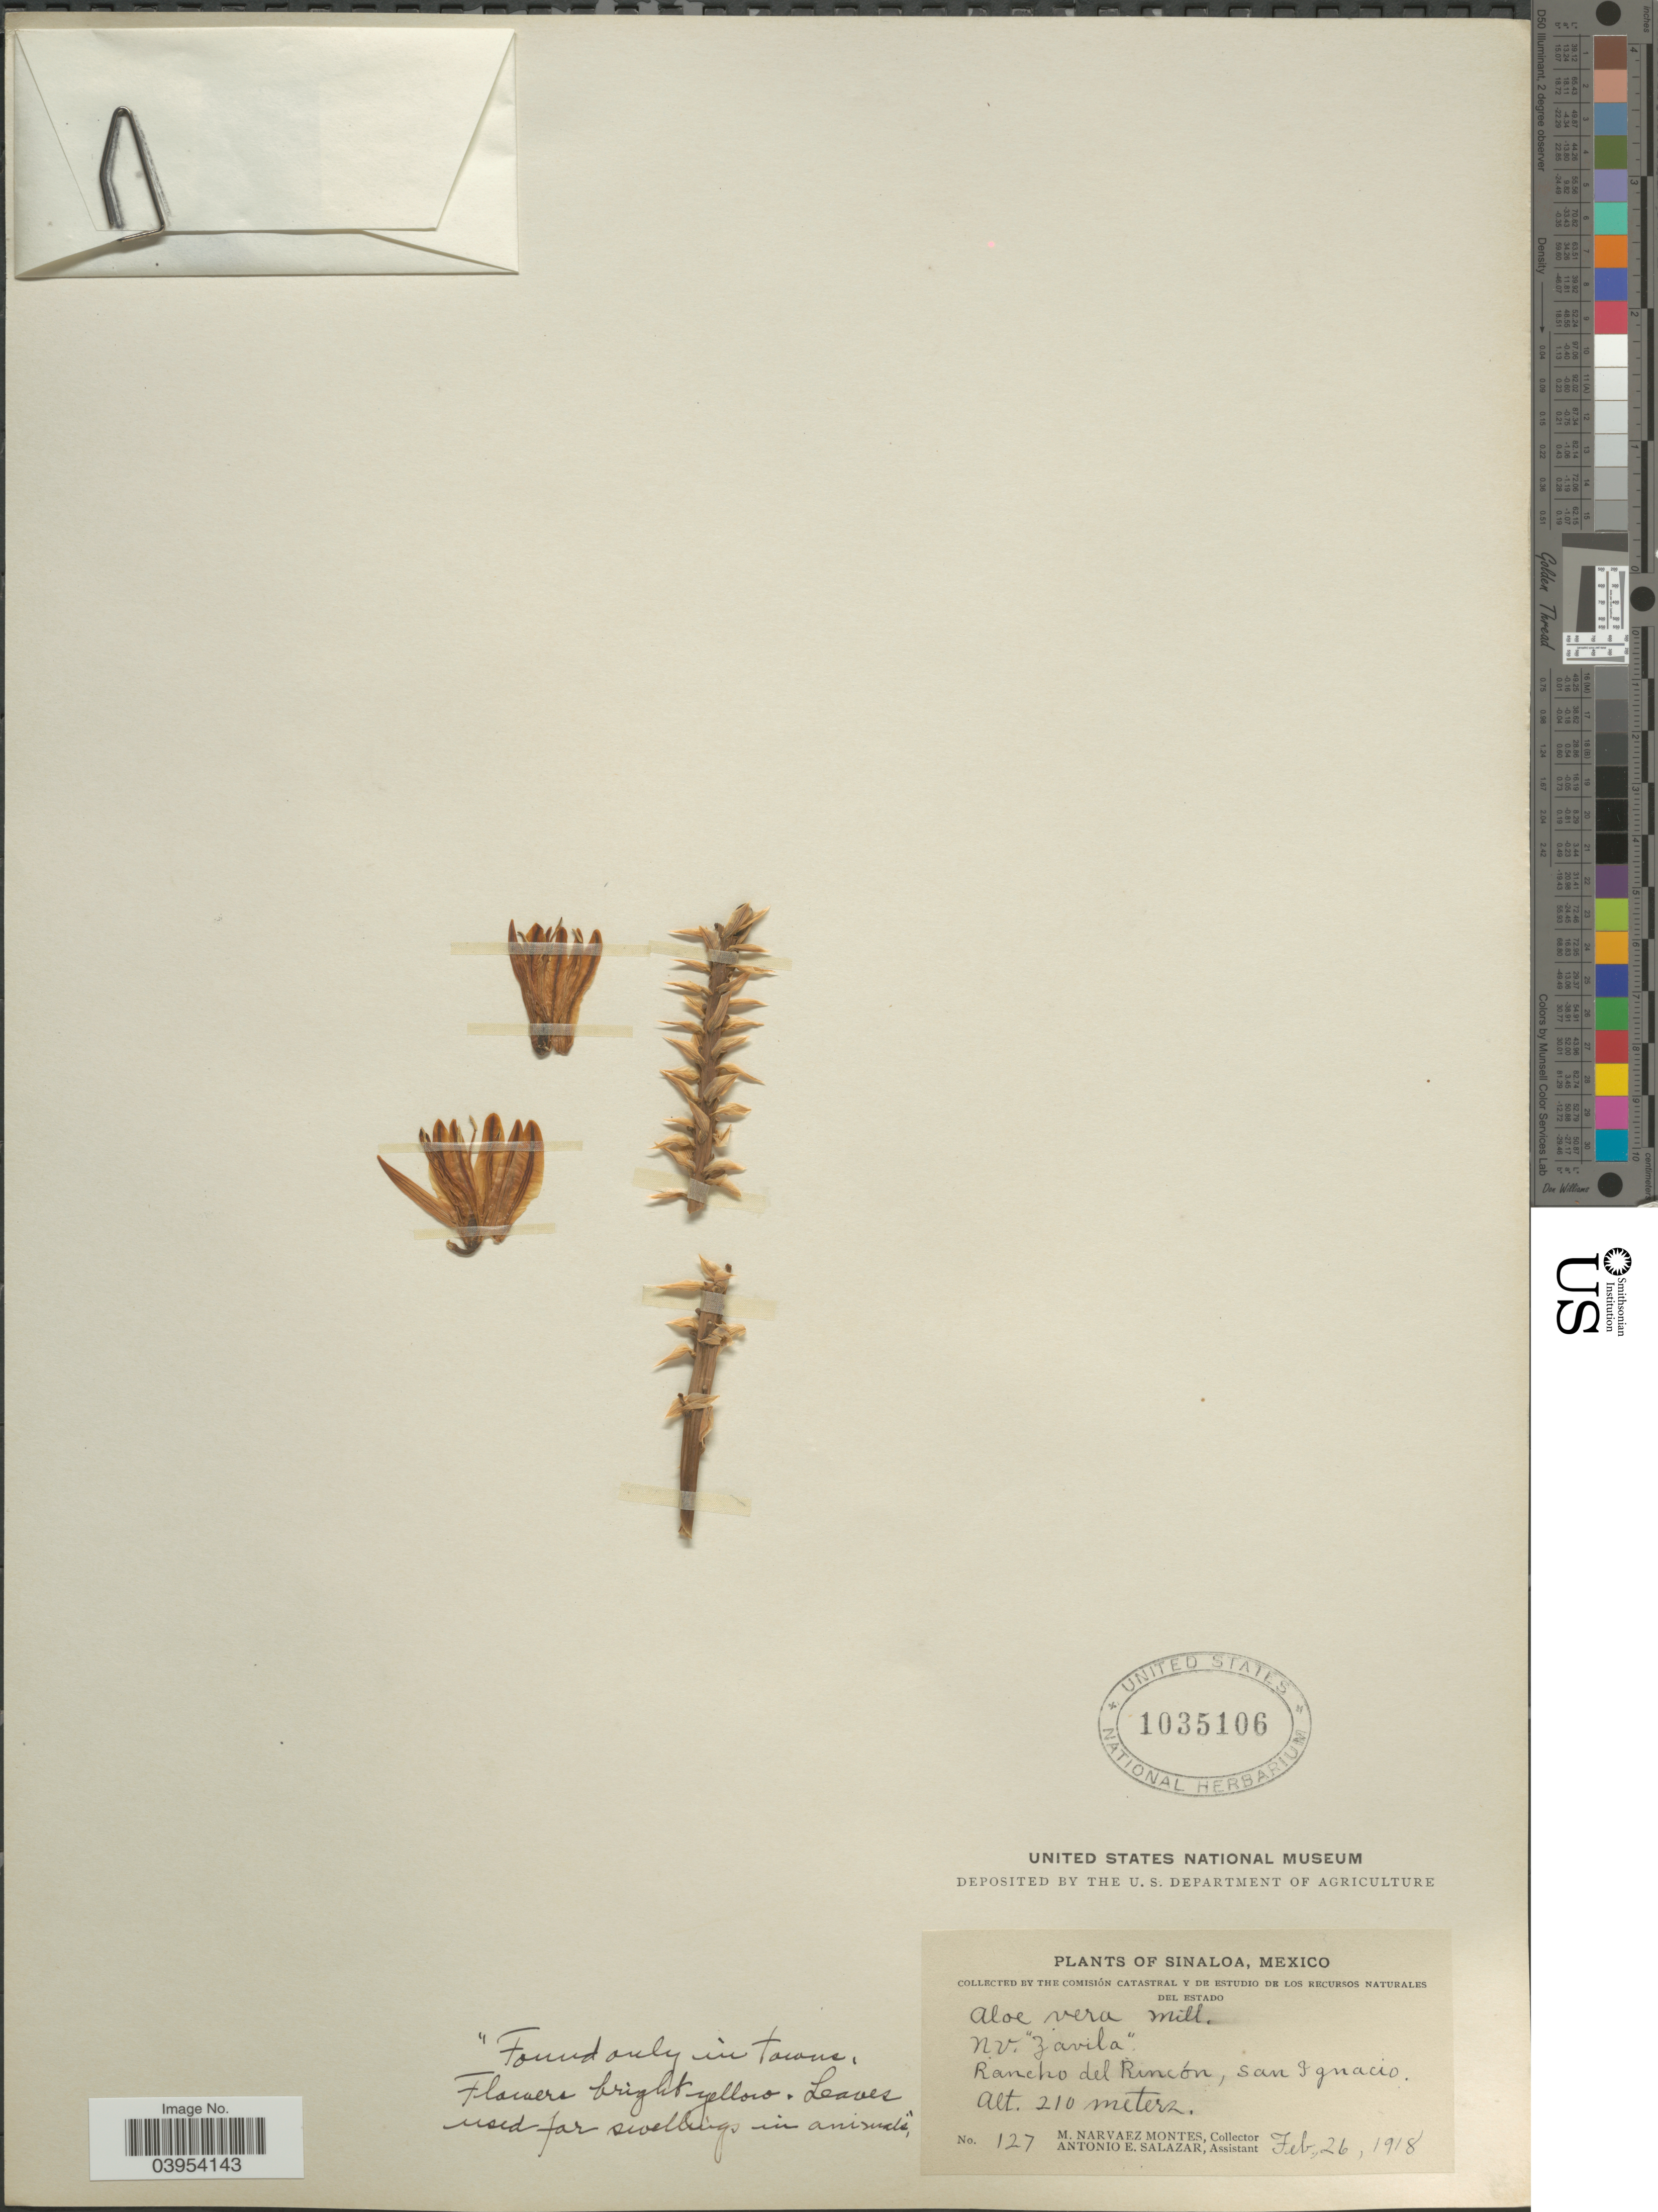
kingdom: Plantae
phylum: Tracheophyta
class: Liliopsida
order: Asparagales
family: Asphodelaceae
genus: Aloe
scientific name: Aloe vera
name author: L.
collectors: M. Navarez Montes & A. E. Salazar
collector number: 127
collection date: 1918-02-26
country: Mexico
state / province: Sinaloa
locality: Rancho del Rincón, San Ignacio.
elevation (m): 210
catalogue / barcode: US 1035106